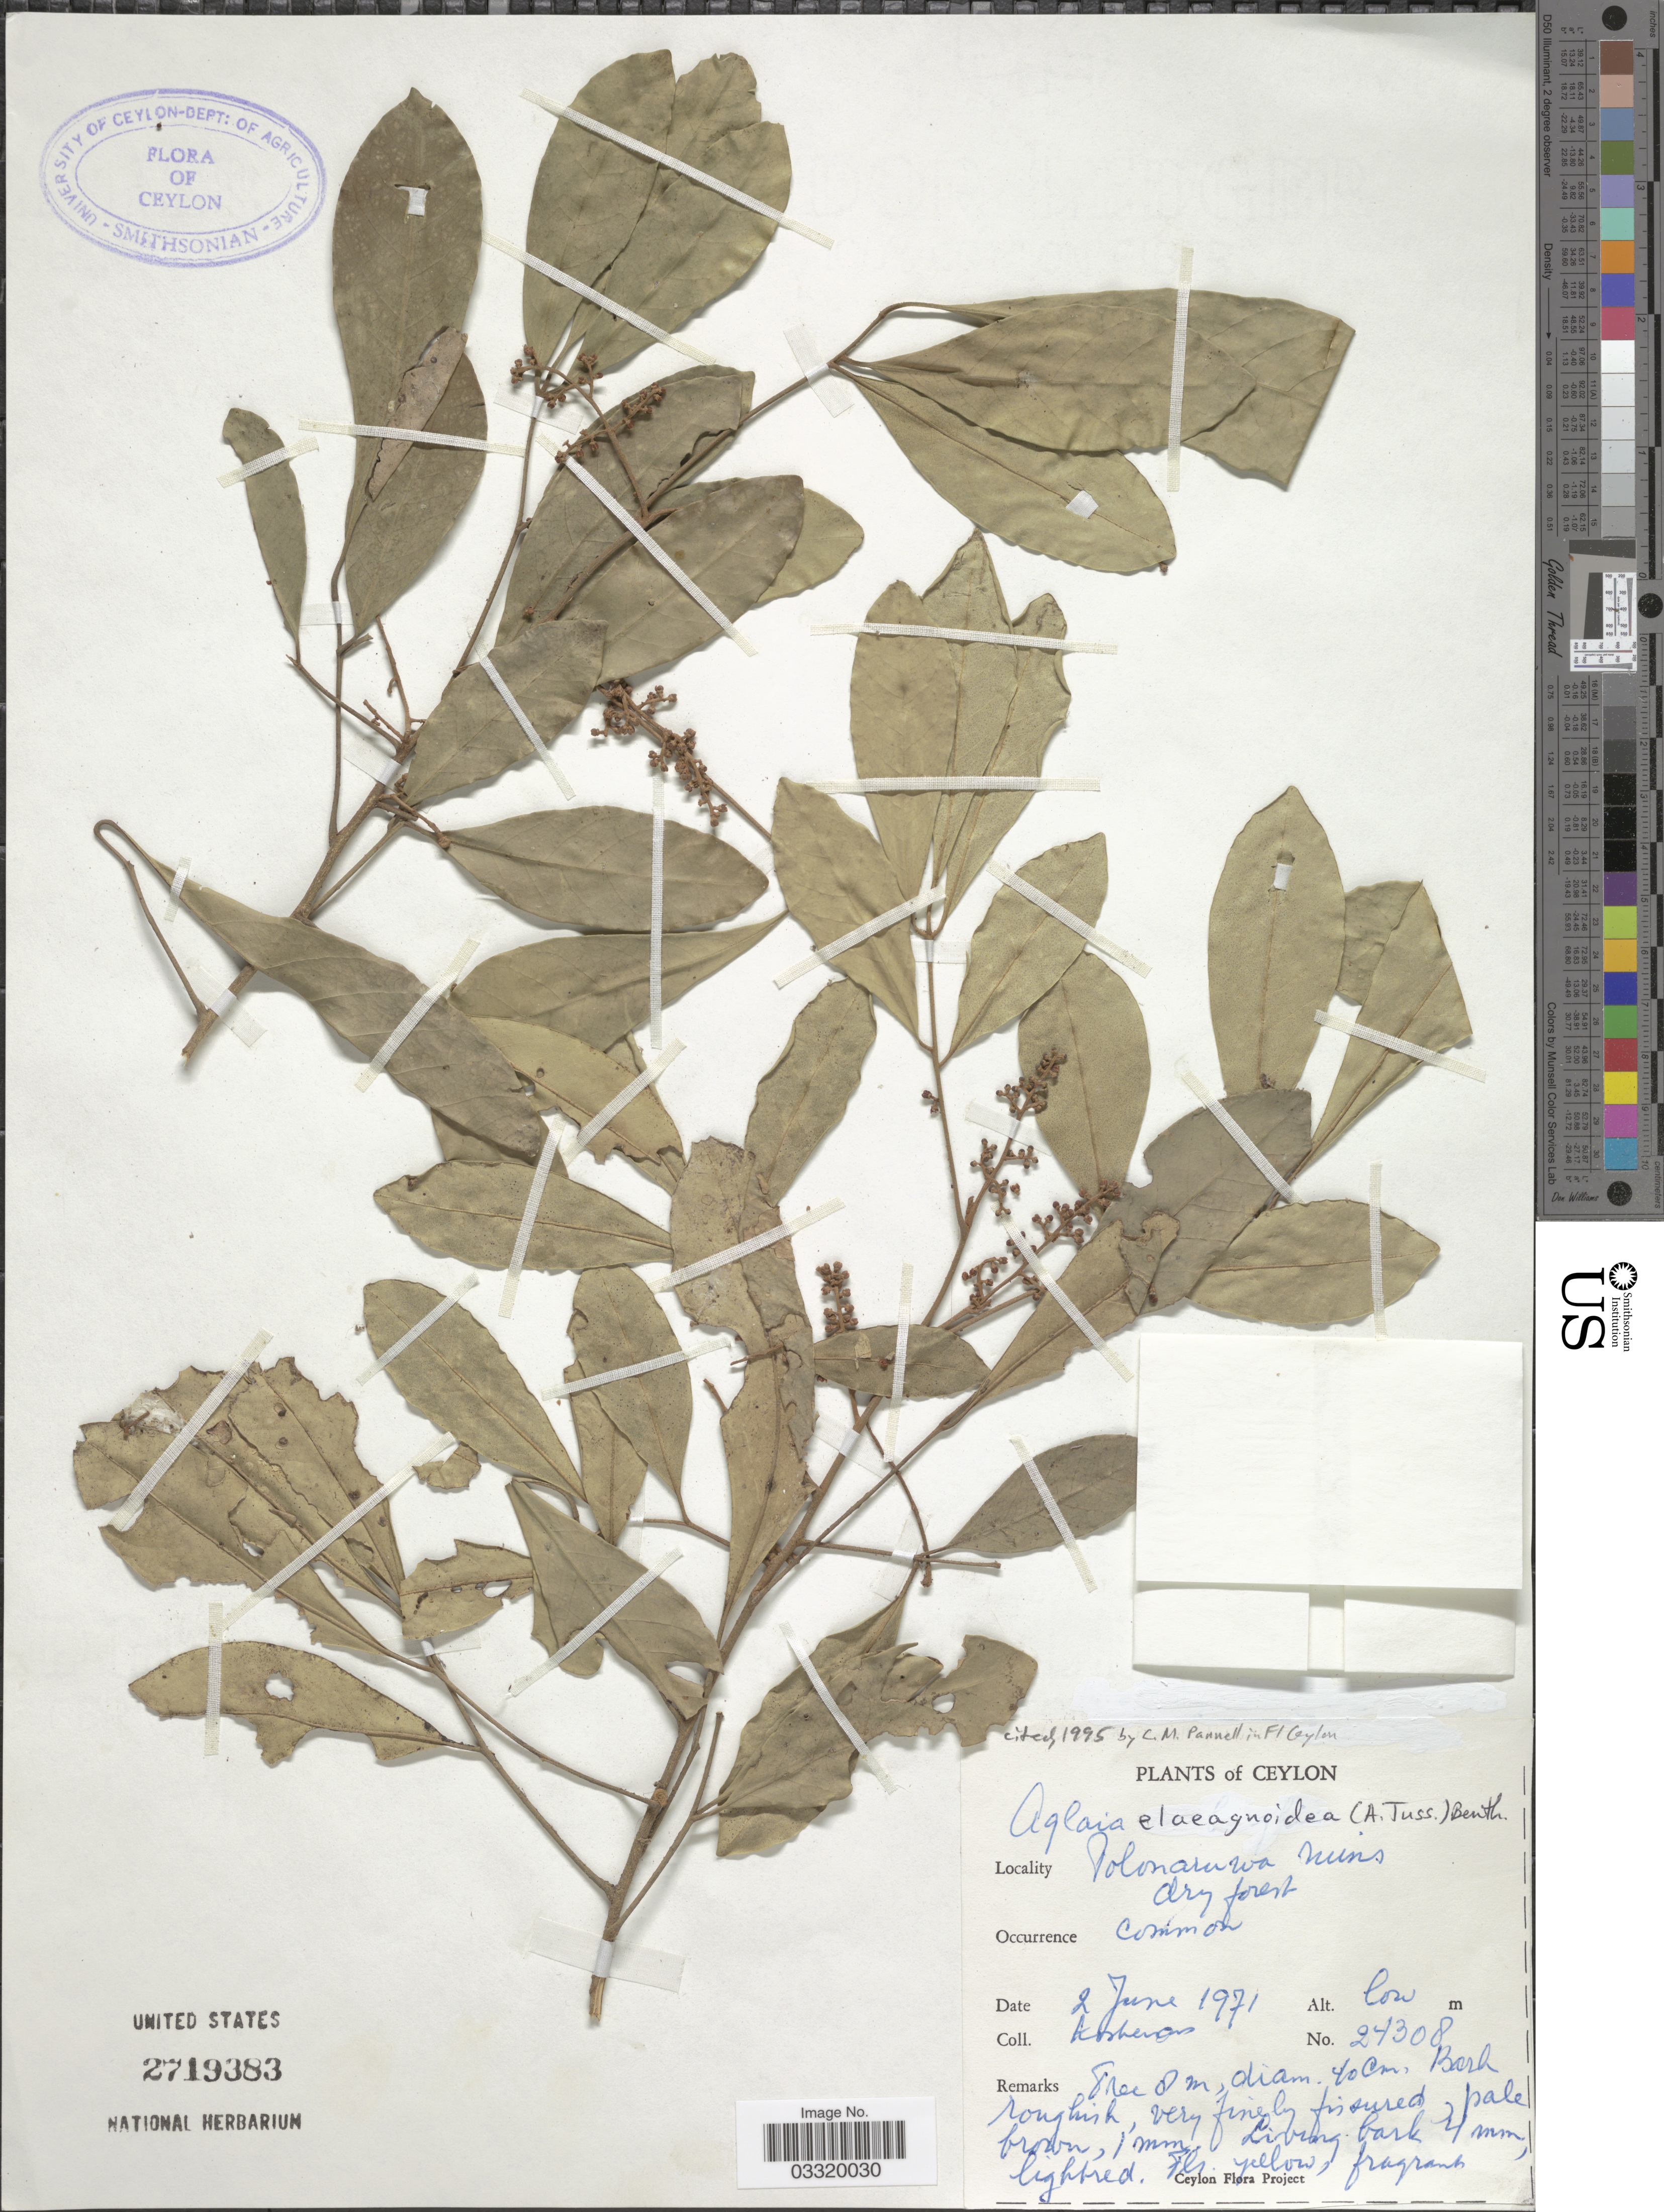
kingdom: Plantae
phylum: Tracheophyta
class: Magnoliopsida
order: Sapindales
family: Meliaceae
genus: Aglaia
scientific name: Aglaia elaeagnoidea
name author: (A. Juss.) Benth.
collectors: Kostermans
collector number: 24308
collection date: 1971-06-02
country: Sri Lanka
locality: Ceylon. Polonaruwa ruins.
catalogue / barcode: US 2719383